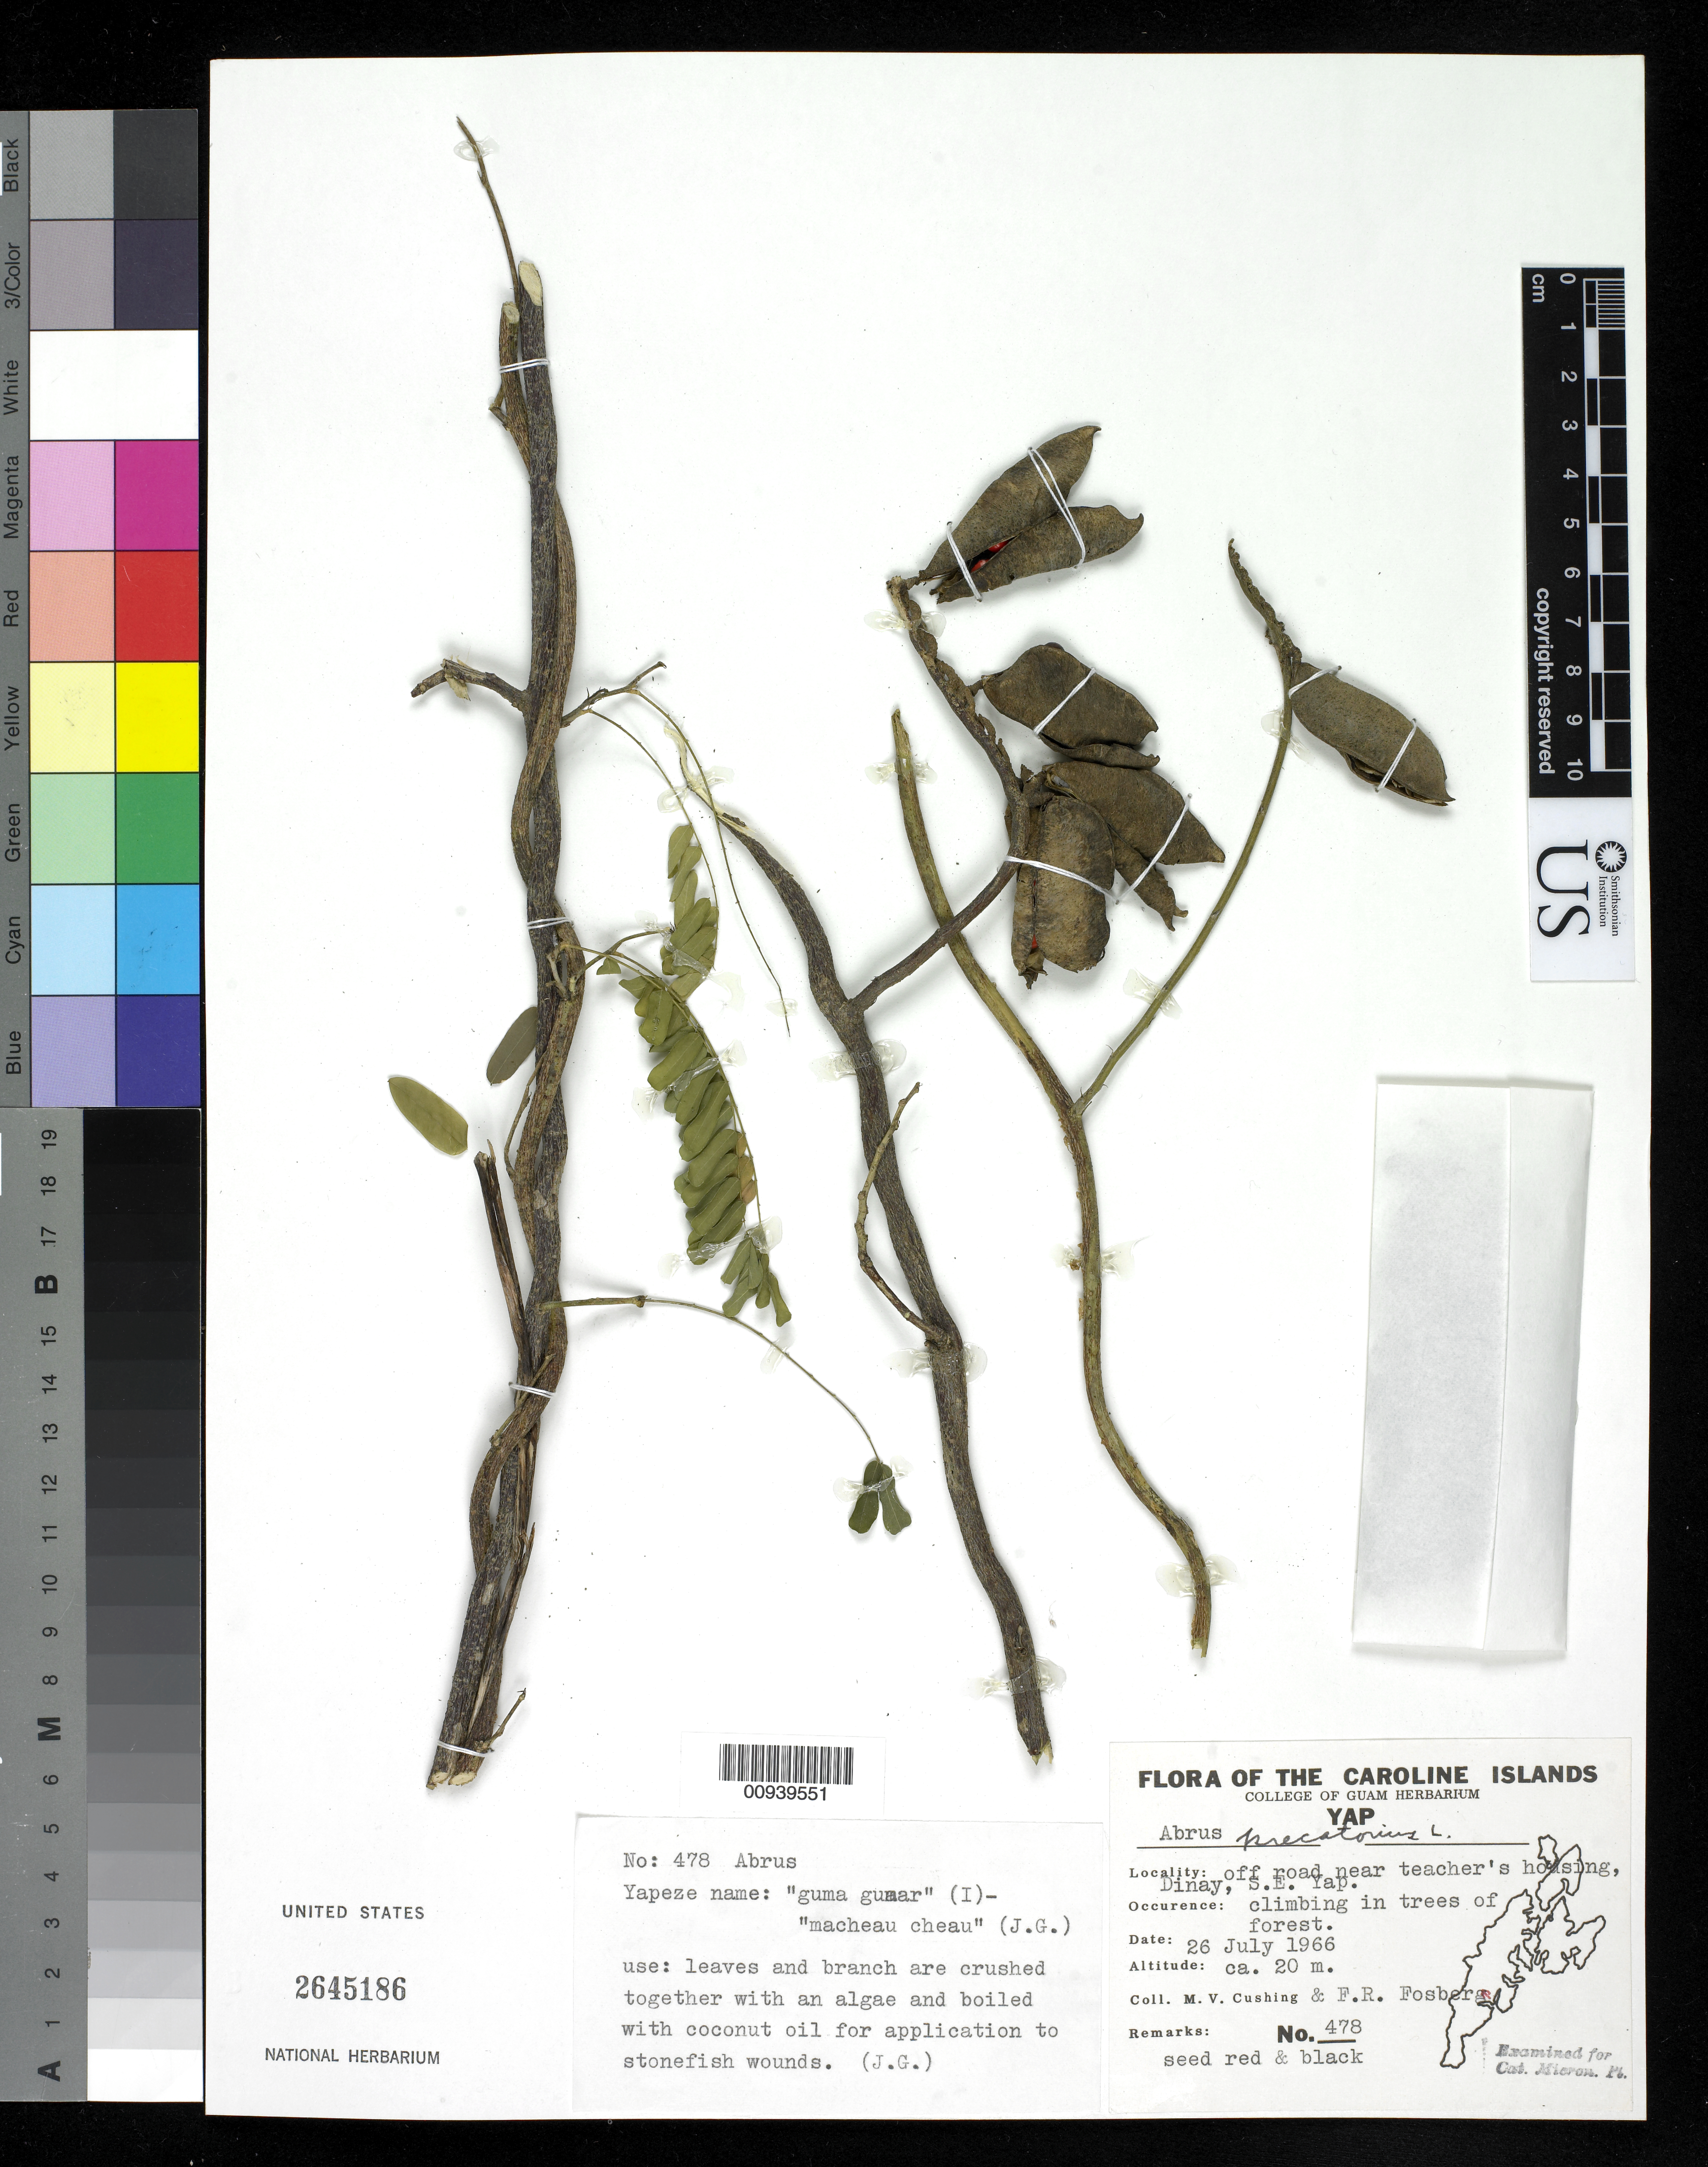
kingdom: Plantae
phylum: Tracheophyta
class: Magnoliopsida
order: Fabales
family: Fabaceae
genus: Abrus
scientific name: Abrus precatorius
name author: L.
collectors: M. V. Cushing & F. R. Fosberg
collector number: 478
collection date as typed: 26 Jul 1966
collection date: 1966-07-26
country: Micronesia, Federated States of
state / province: Yap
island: Yap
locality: S.E. Yap, Dinay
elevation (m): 20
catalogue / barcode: US 2645186